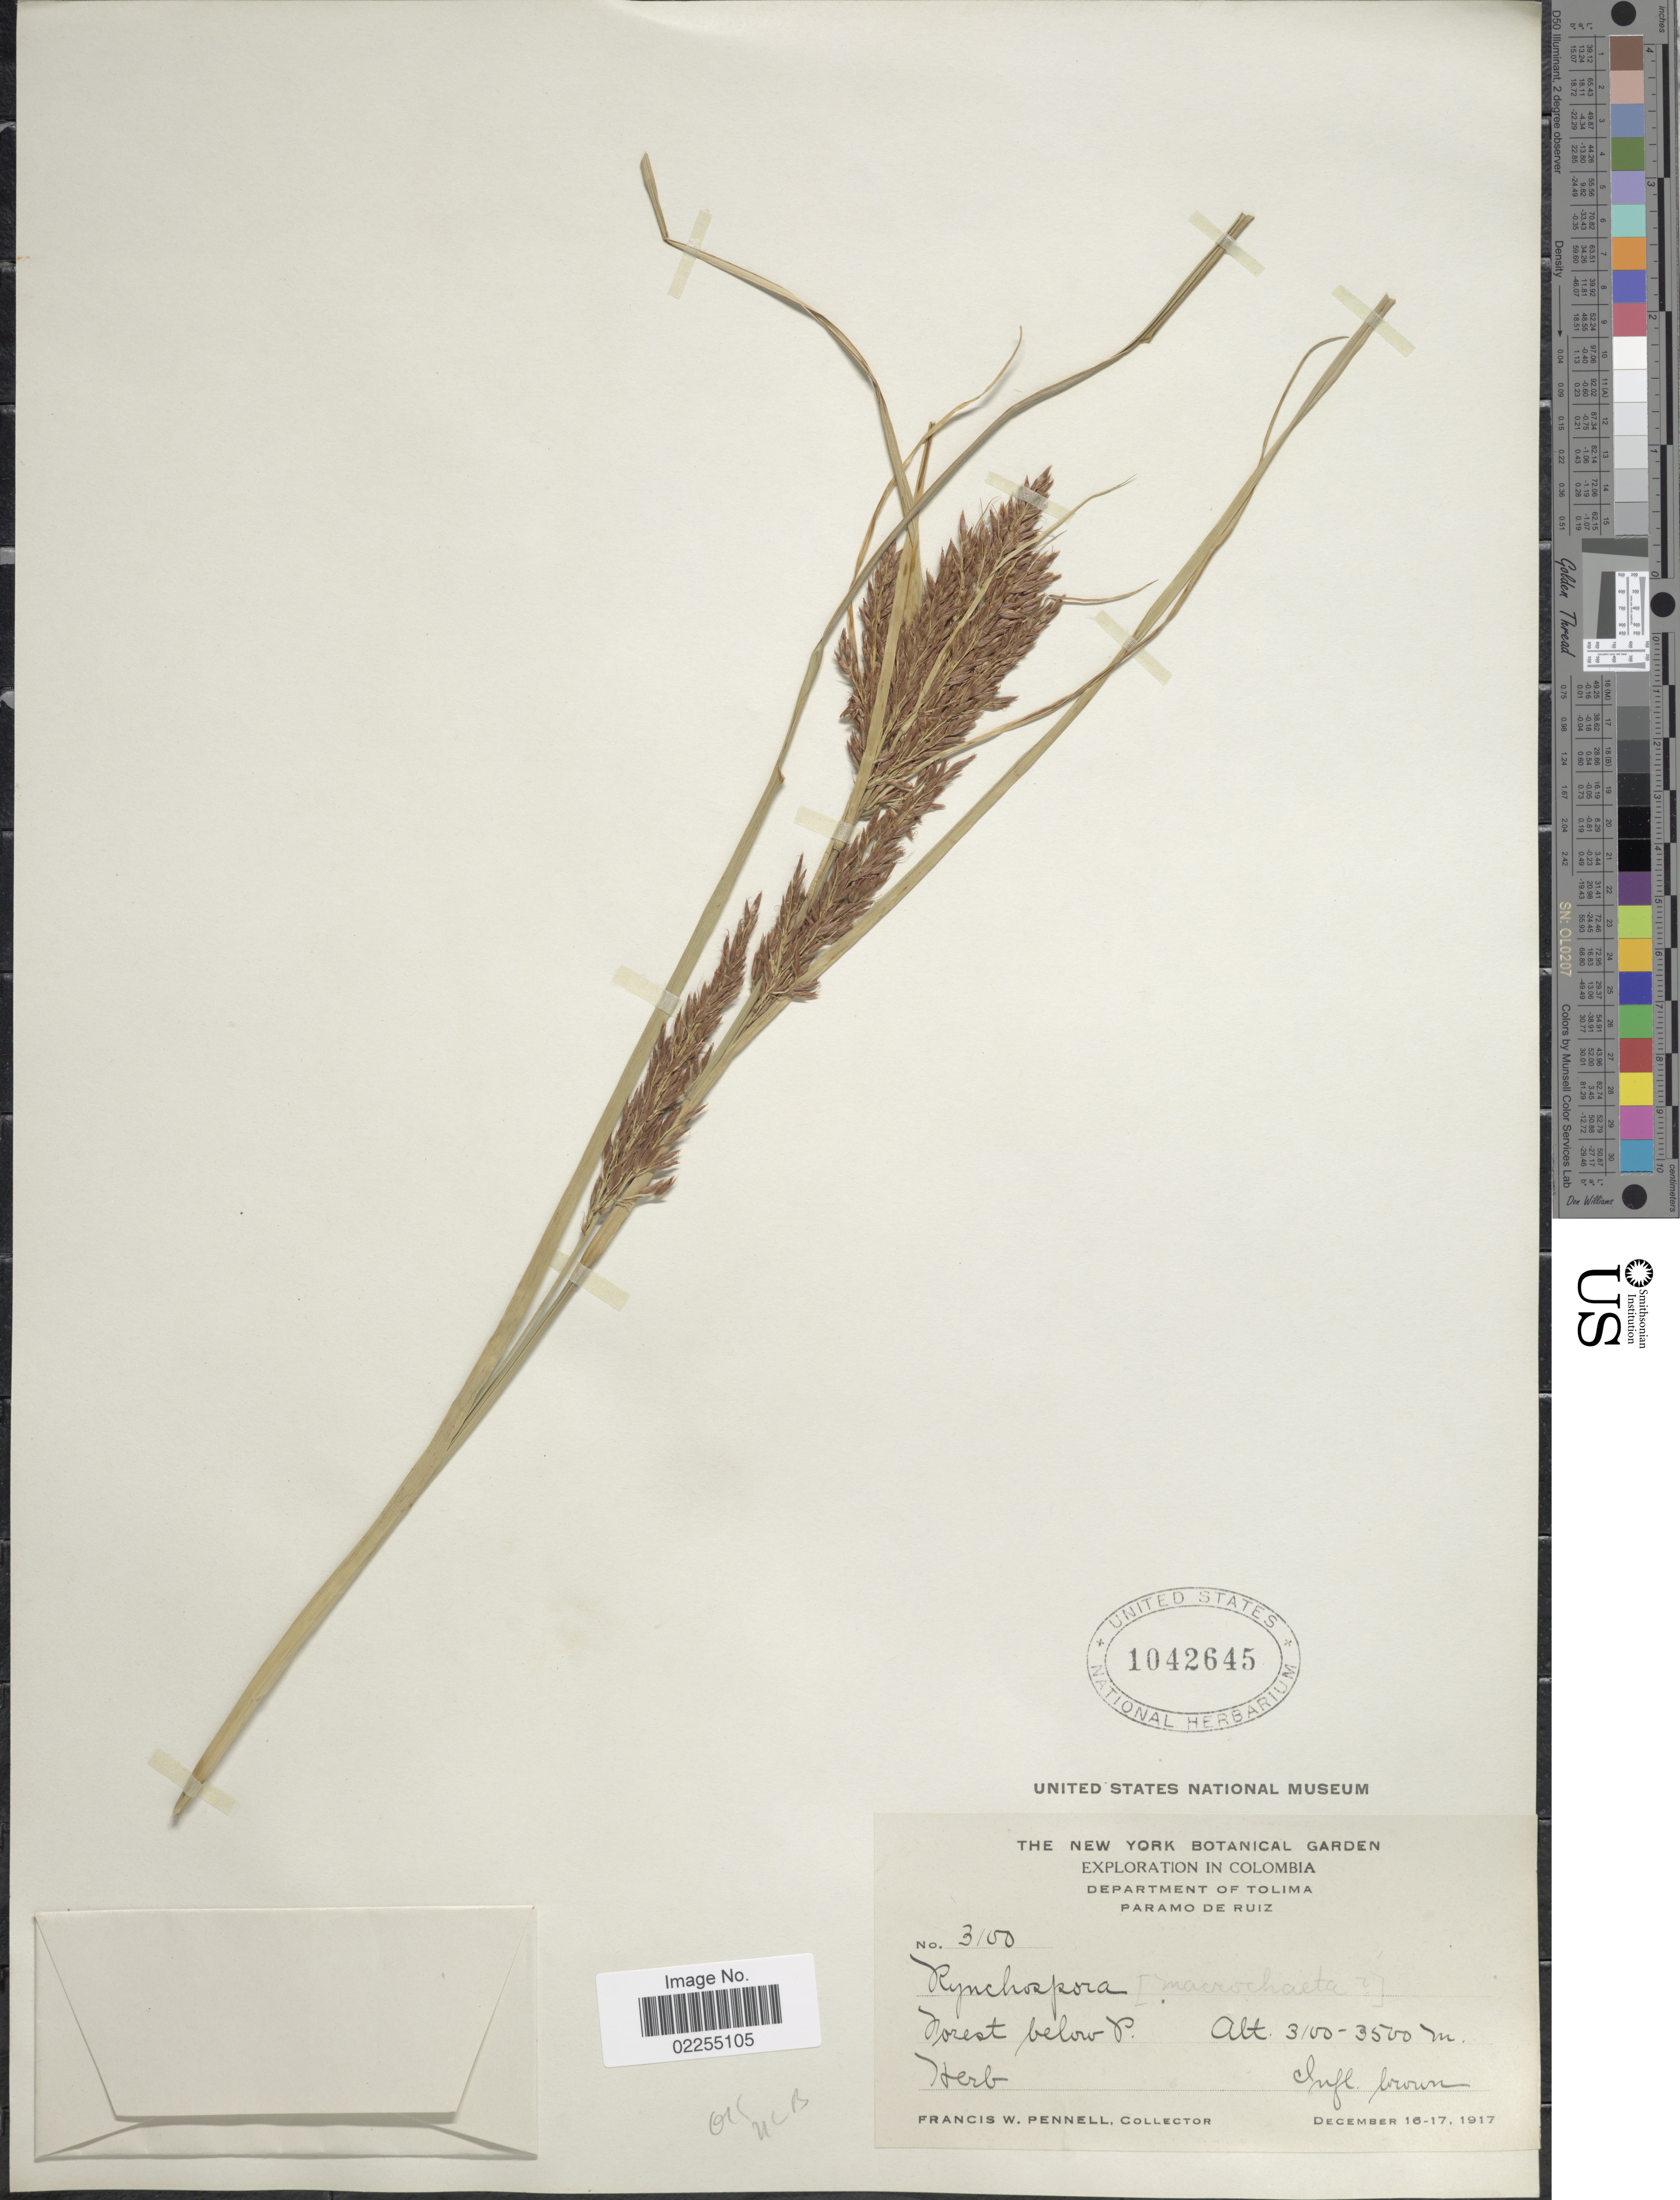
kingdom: Plantae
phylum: Tracheophyta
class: Liliopsida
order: Poales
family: Cyperaceae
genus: Rhynchospora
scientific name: Rhynchospora macrochaeta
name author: Steud. ex Boeckeler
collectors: F. W. Pennell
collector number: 3100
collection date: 1917-12-16/1917-12-17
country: Colombia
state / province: Tolima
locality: Paramo de Ruiz, forest below P.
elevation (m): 3100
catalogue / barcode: US 1042645